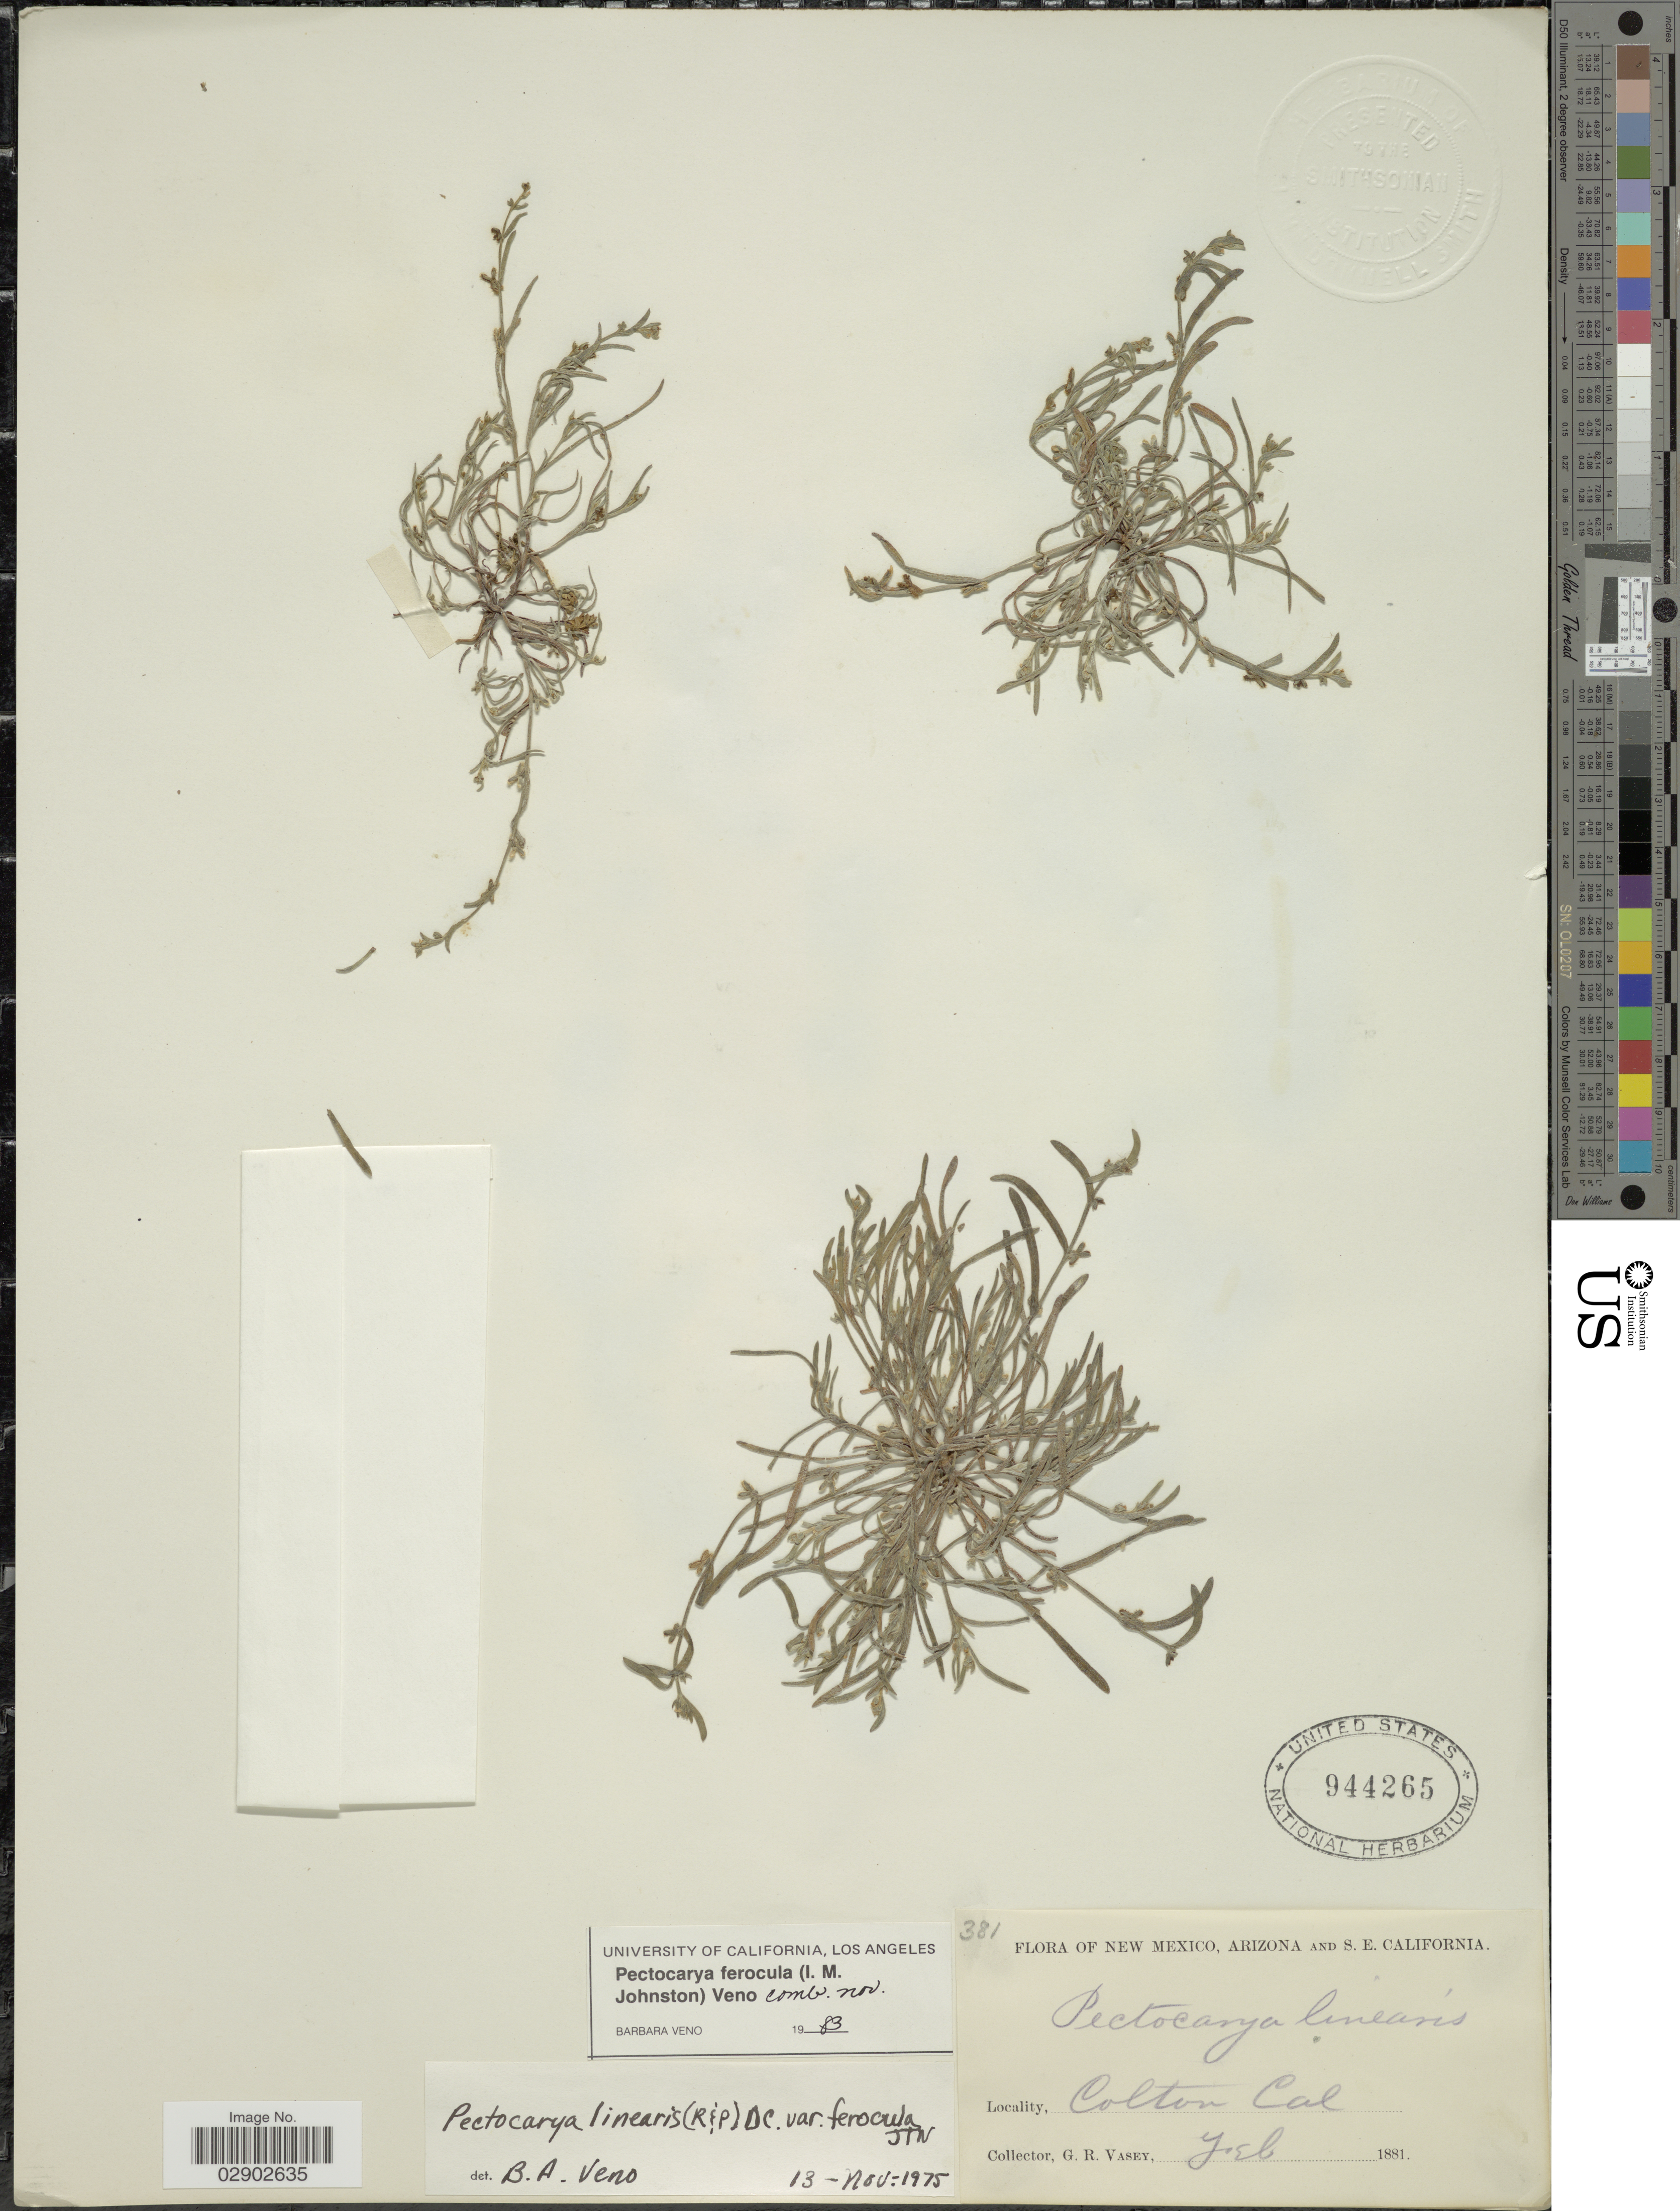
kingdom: Plantae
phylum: Tracheophyta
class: Magnoliopsida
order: Boraginales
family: Boraginaceae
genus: Pectocarya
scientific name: Pectocarya linearis subsp. ferocula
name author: (I.M. Johnst.) Thorne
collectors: G. R. Vasey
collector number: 381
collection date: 1881-02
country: United States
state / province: California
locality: S.E. California, Colton.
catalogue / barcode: US 944265